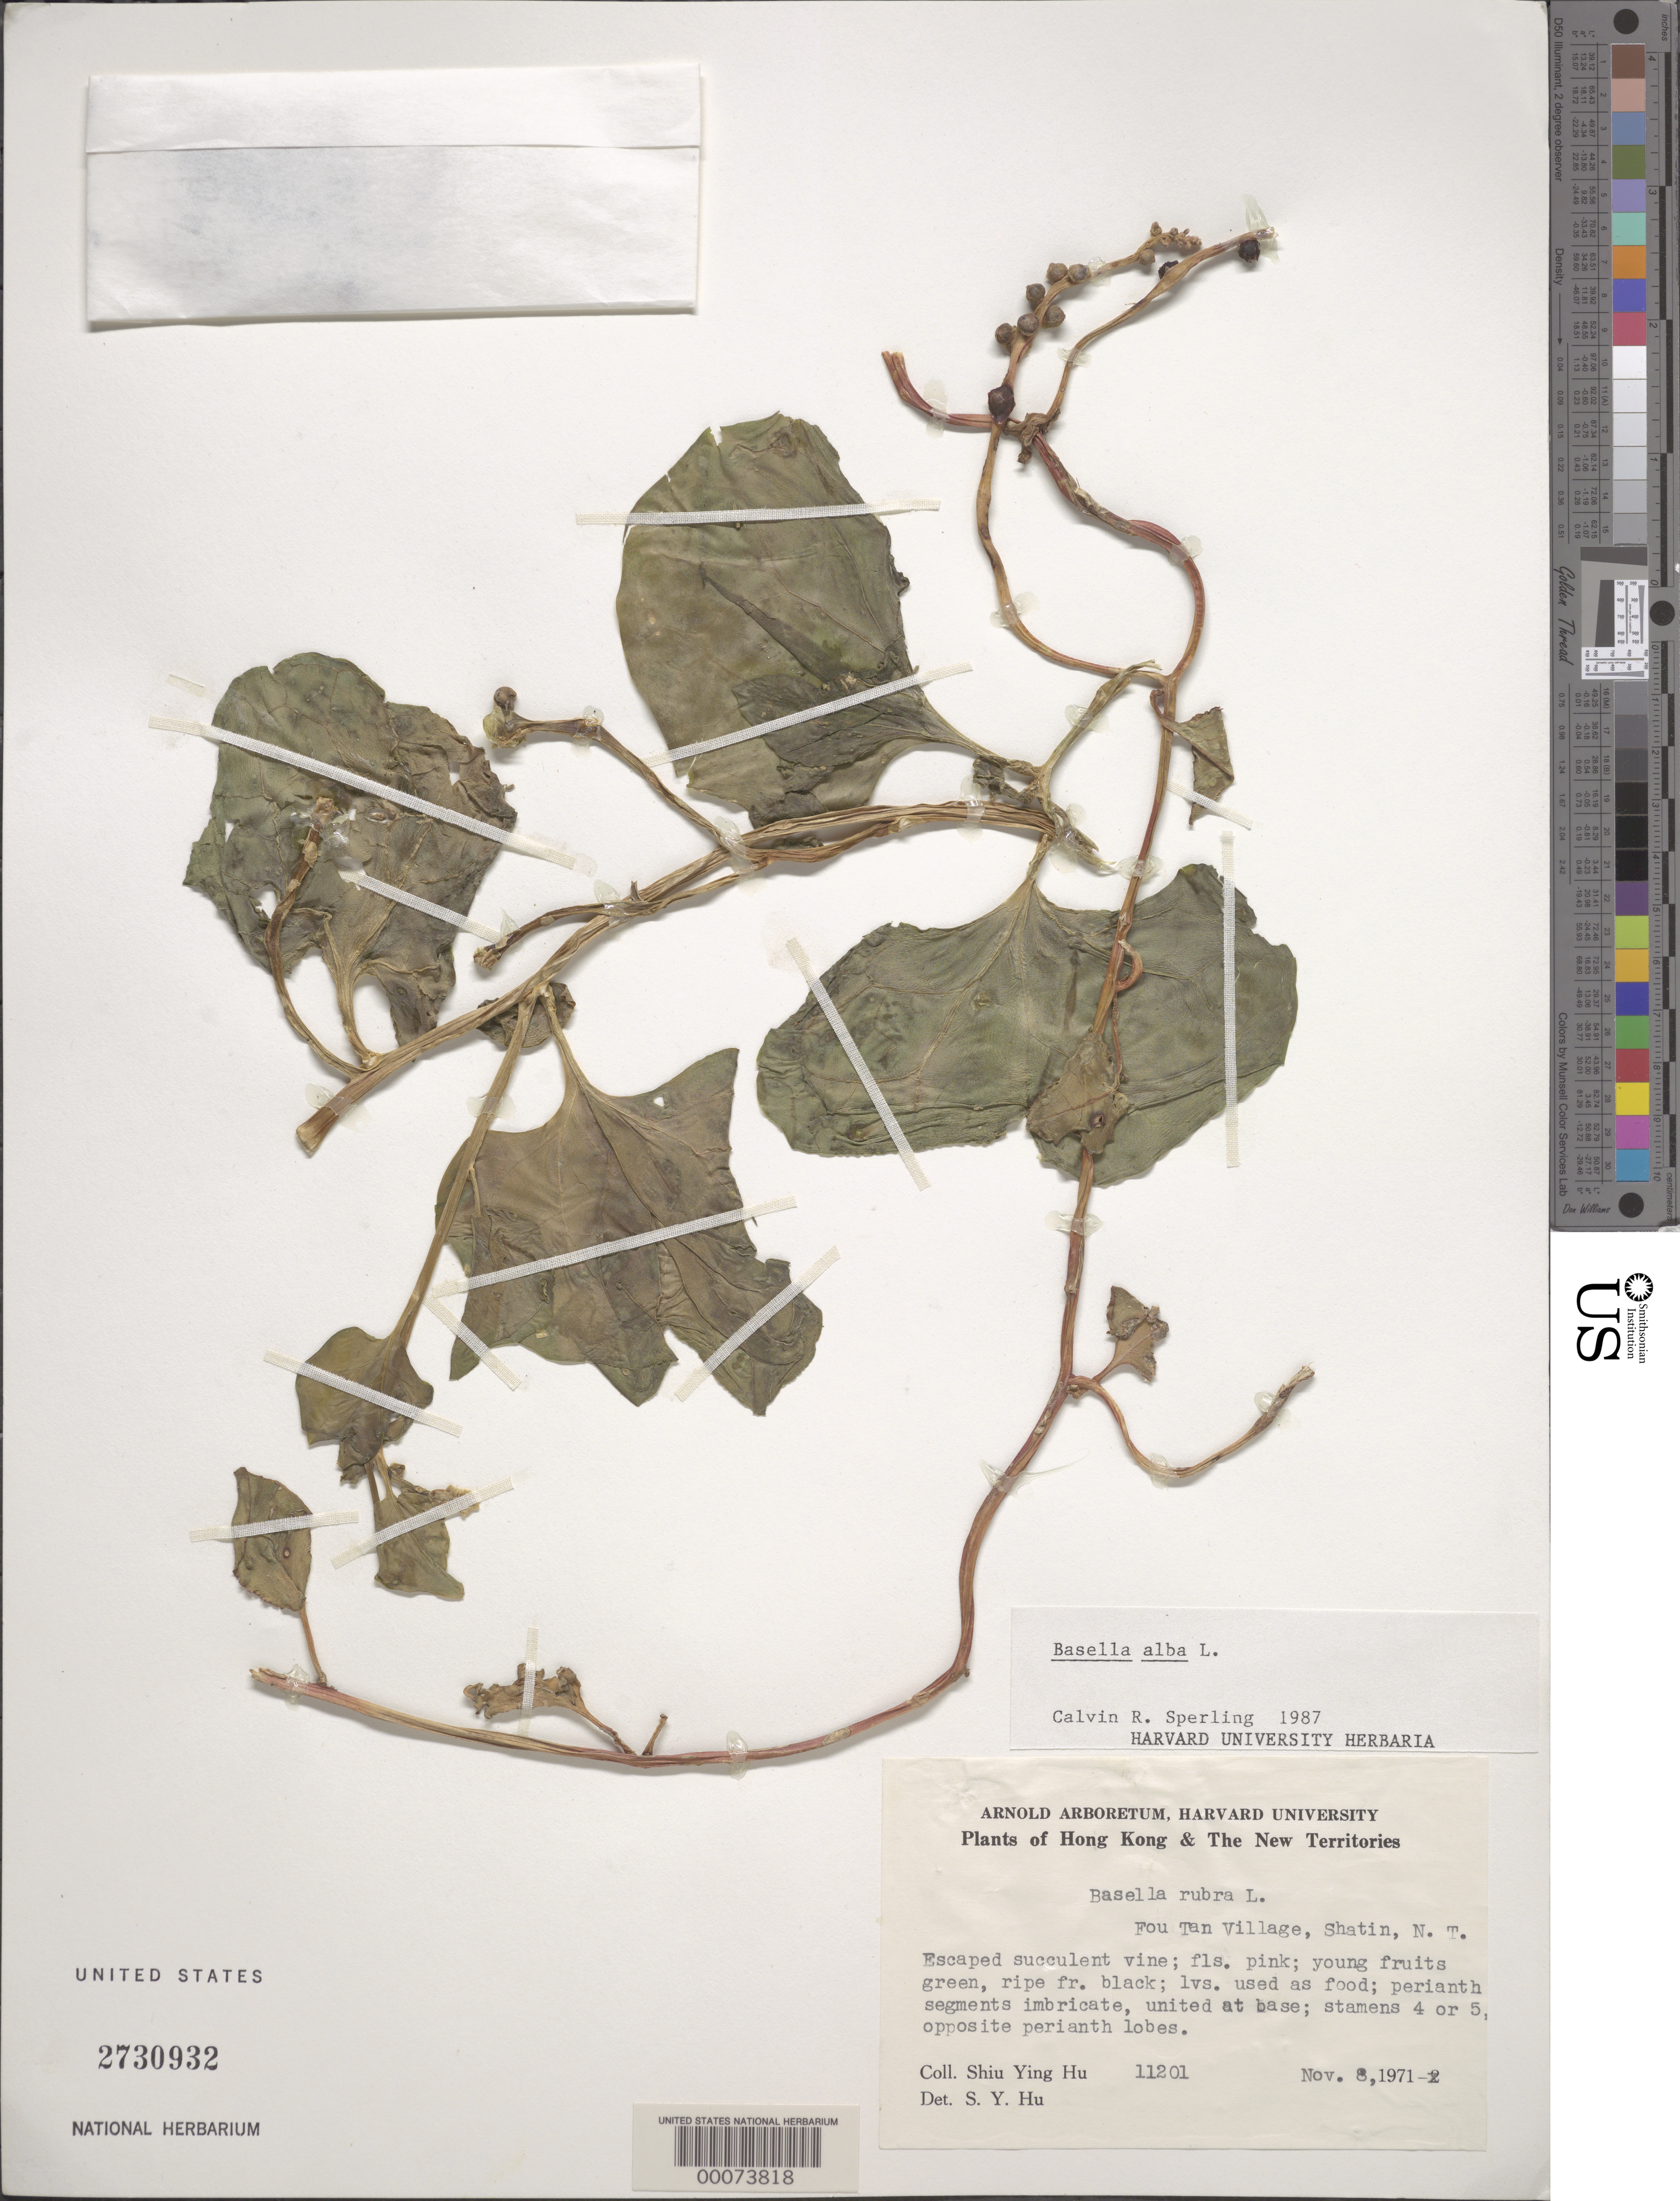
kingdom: Plantae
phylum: Tracheophyta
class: Magnoliopsida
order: Caryophyllales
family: Basellaceae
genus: Basella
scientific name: Basella alba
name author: L.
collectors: S. Y. Hu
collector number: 11201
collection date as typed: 08 Nov 1971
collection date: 1971-11-08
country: China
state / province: Hong Kong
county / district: New Territories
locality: Fou tan village, shatin, nt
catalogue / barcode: US 2730932